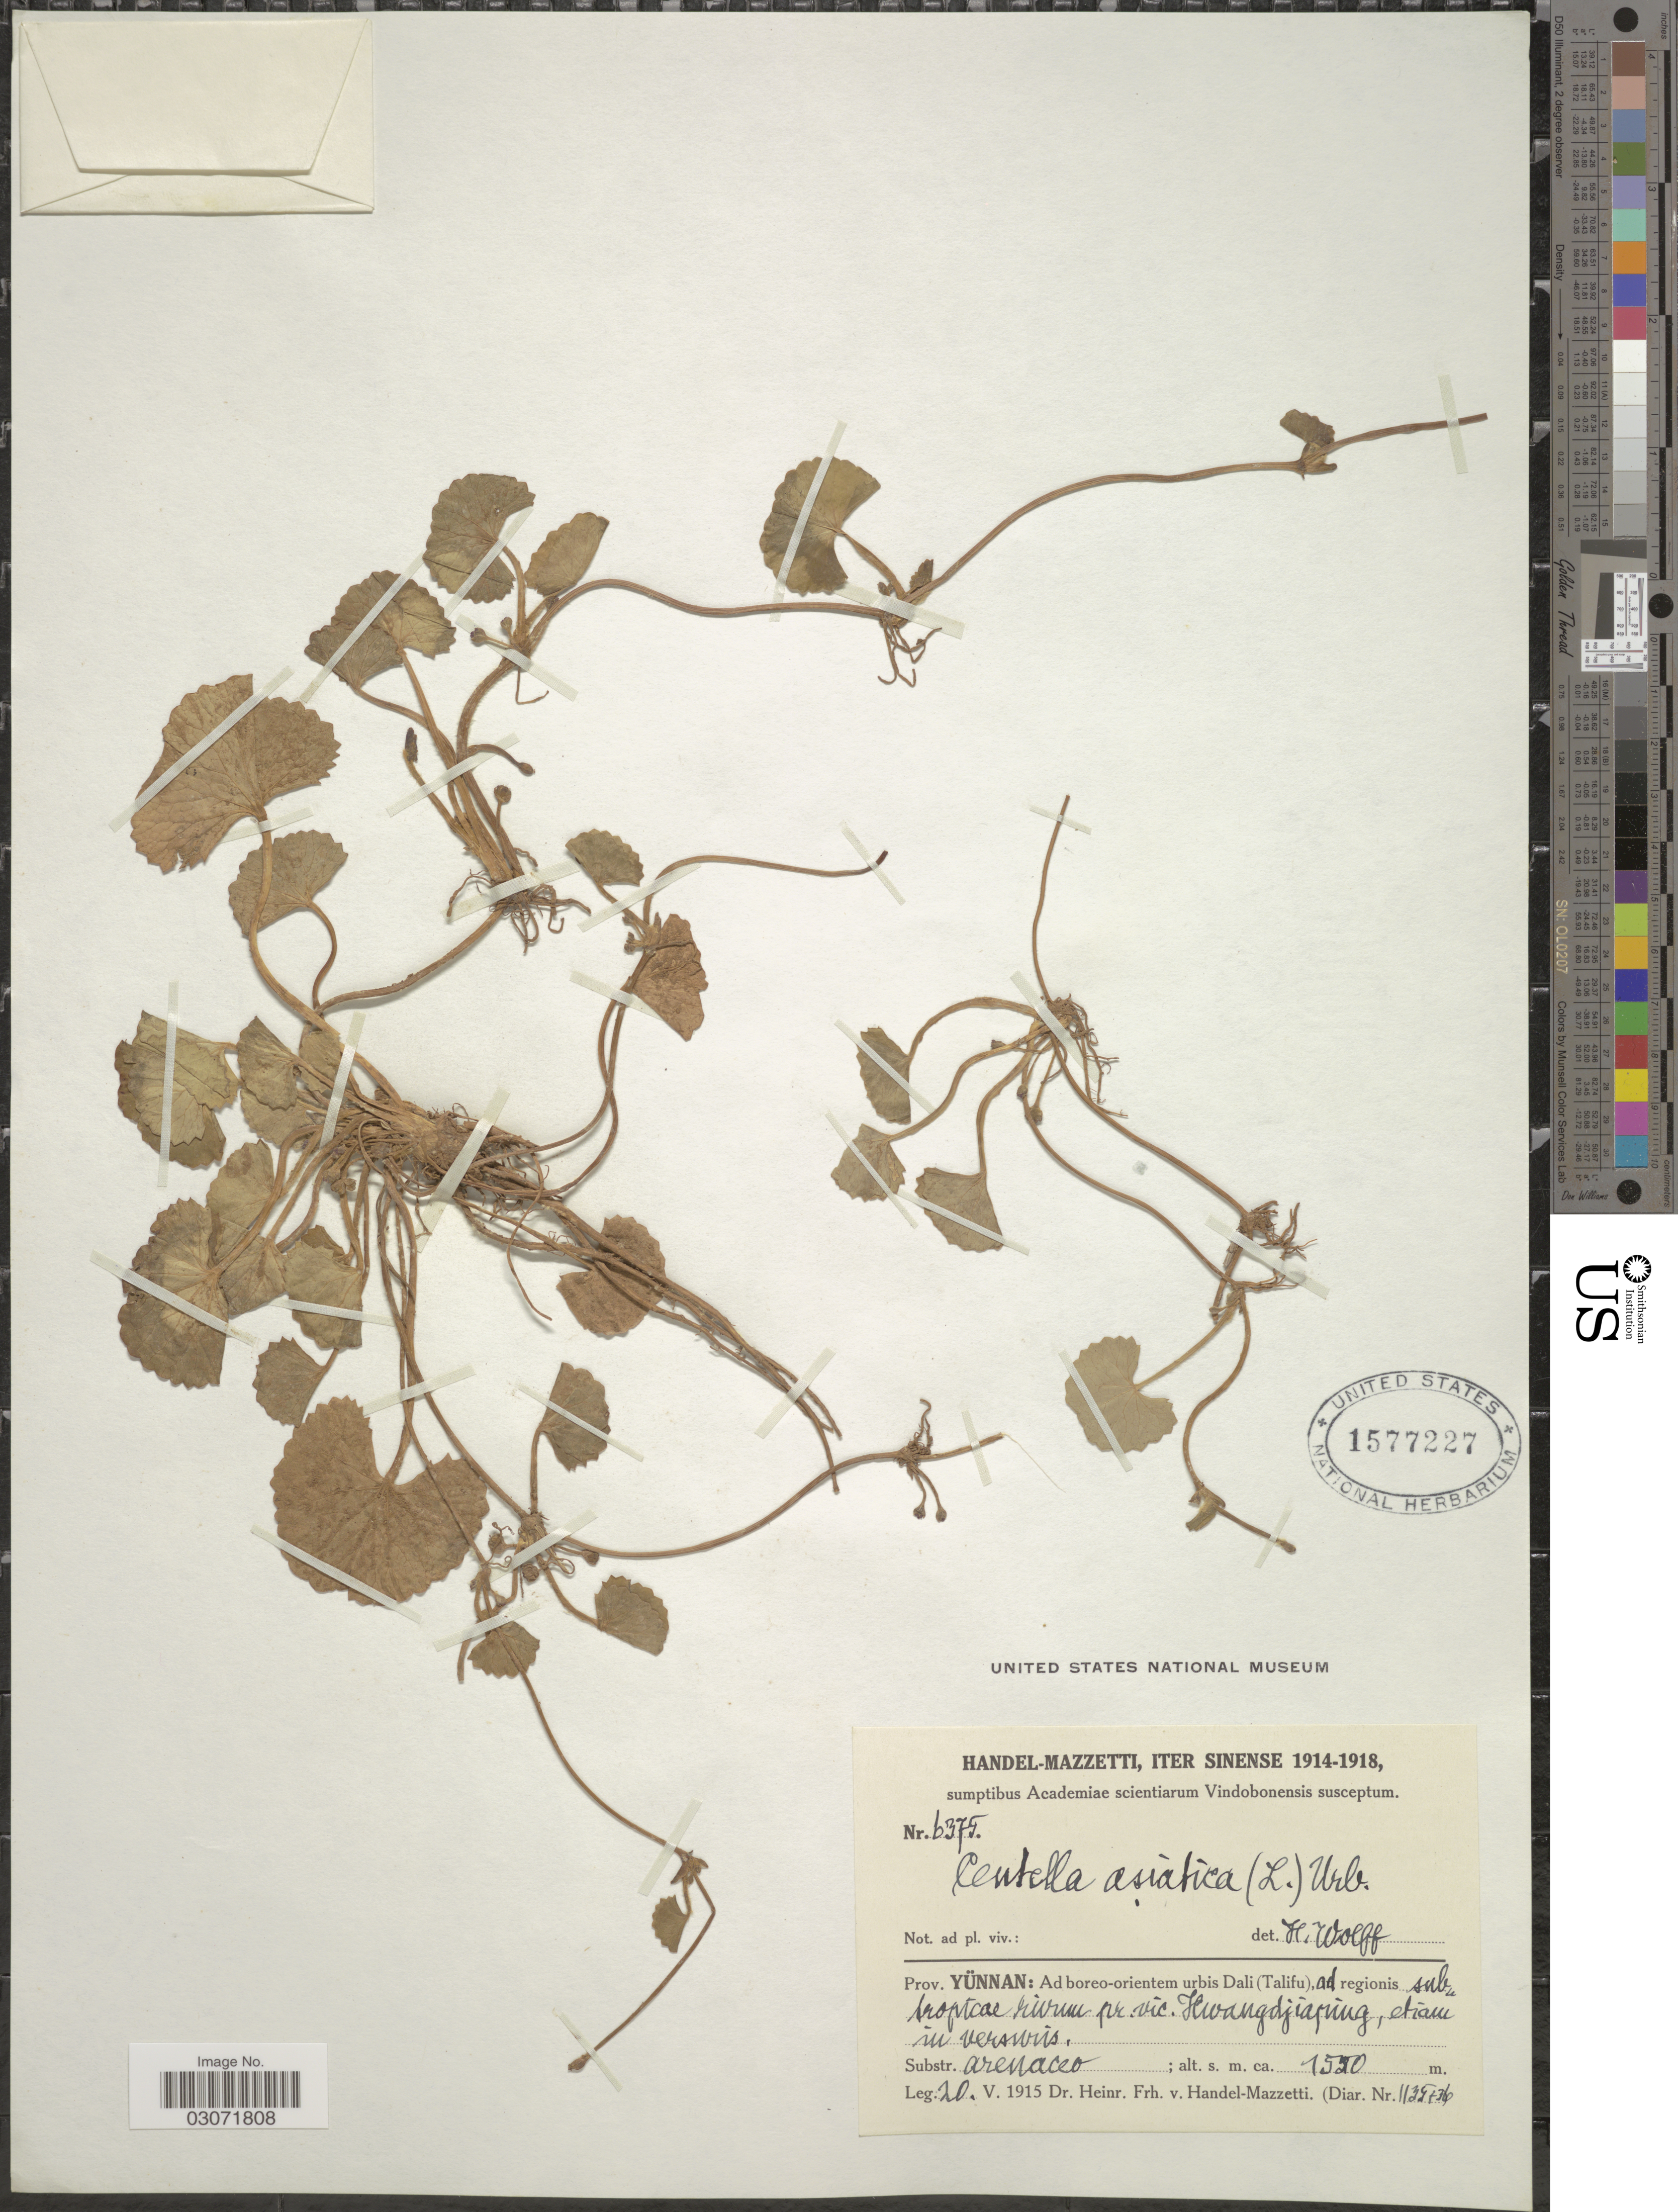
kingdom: Plantae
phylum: Tracheophyta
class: Magnoliopsida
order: Apiales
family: Apiaceae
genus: Centella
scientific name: Centella asiatica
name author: (L.) Urb.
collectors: H. Handel-Mazzetti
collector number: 6375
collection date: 1915-05-20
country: China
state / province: Yunnan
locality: Iter Sinense. Ad boreo-orientum urbis Dali (Talifu), ad regionis sub tropicae rivus pr. vic. Hwangdjiajung [interpreted]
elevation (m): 1550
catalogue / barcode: US 1577227